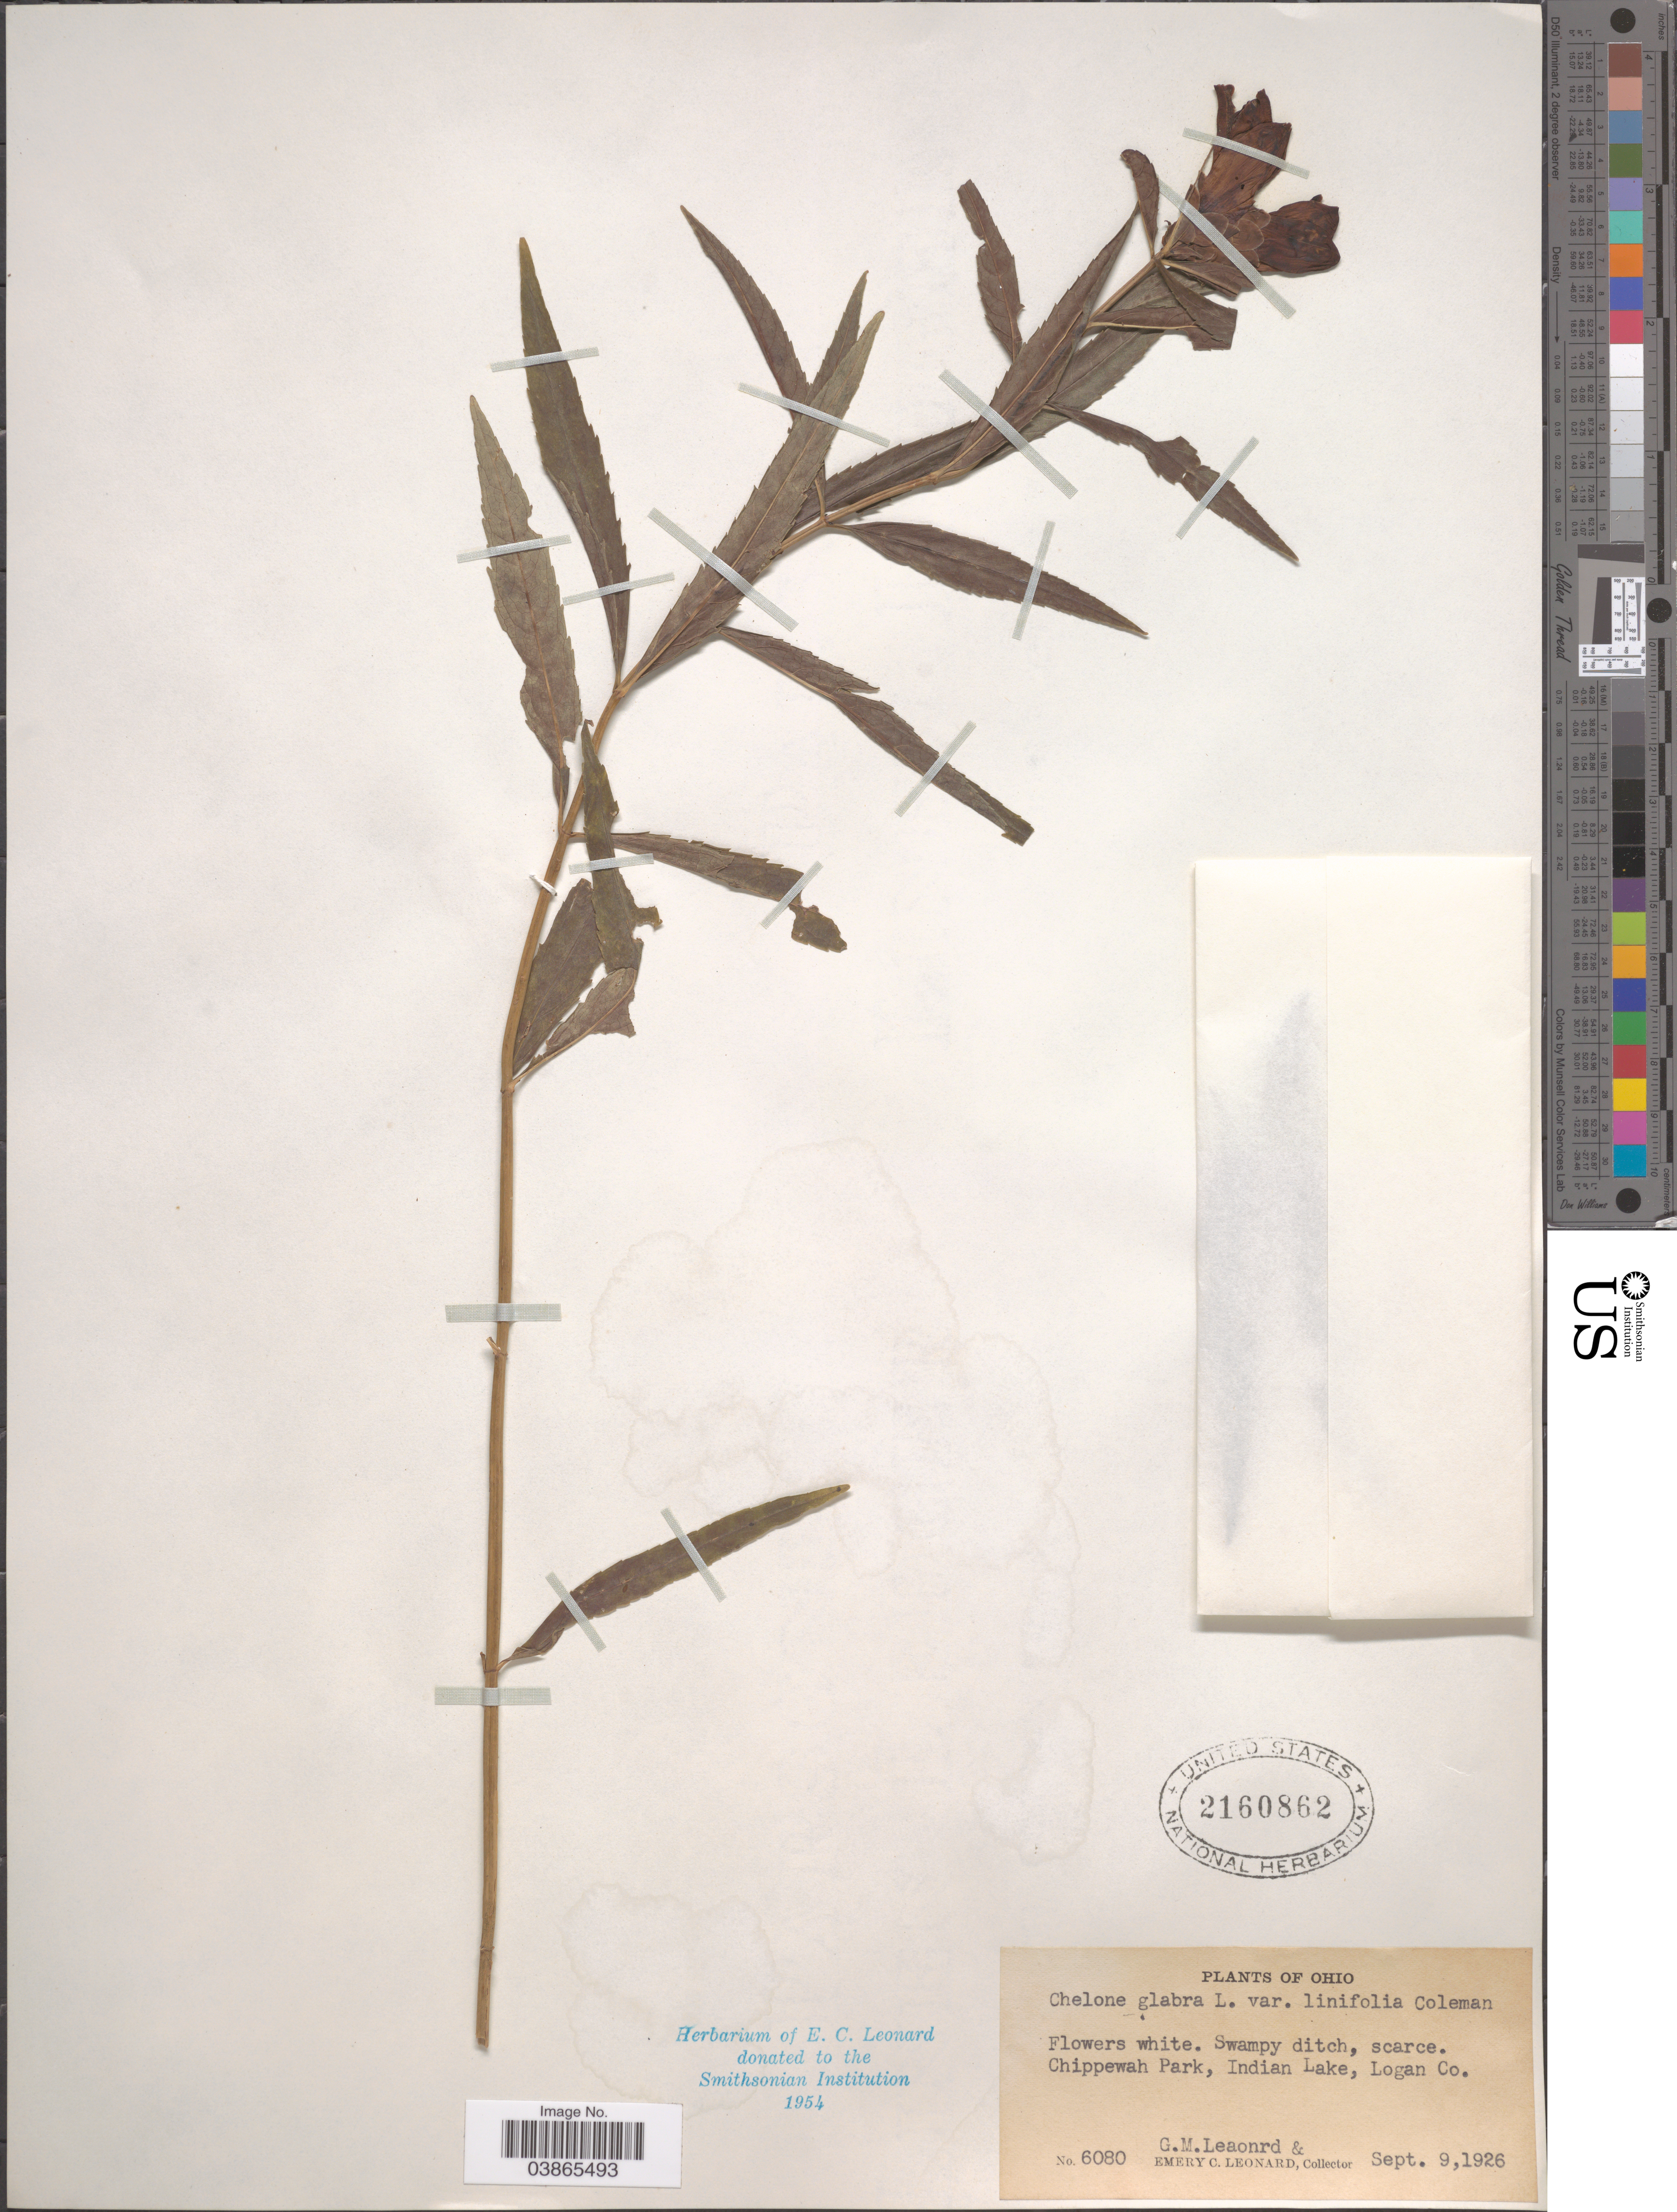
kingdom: Plantae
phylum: Tracheophyta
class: Magnoliopsida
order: Lamiales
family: Plantaginaceae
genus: Chelone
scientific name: Chelone glabra var. linifolia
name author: Coleman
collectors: G. M. Leonard & E. C. Leonard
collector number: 6080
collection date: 1926-09-09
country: United States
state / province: Ohio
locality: Chippewah Park, Indian Lake, Logan Co.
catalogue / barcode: US 2160862